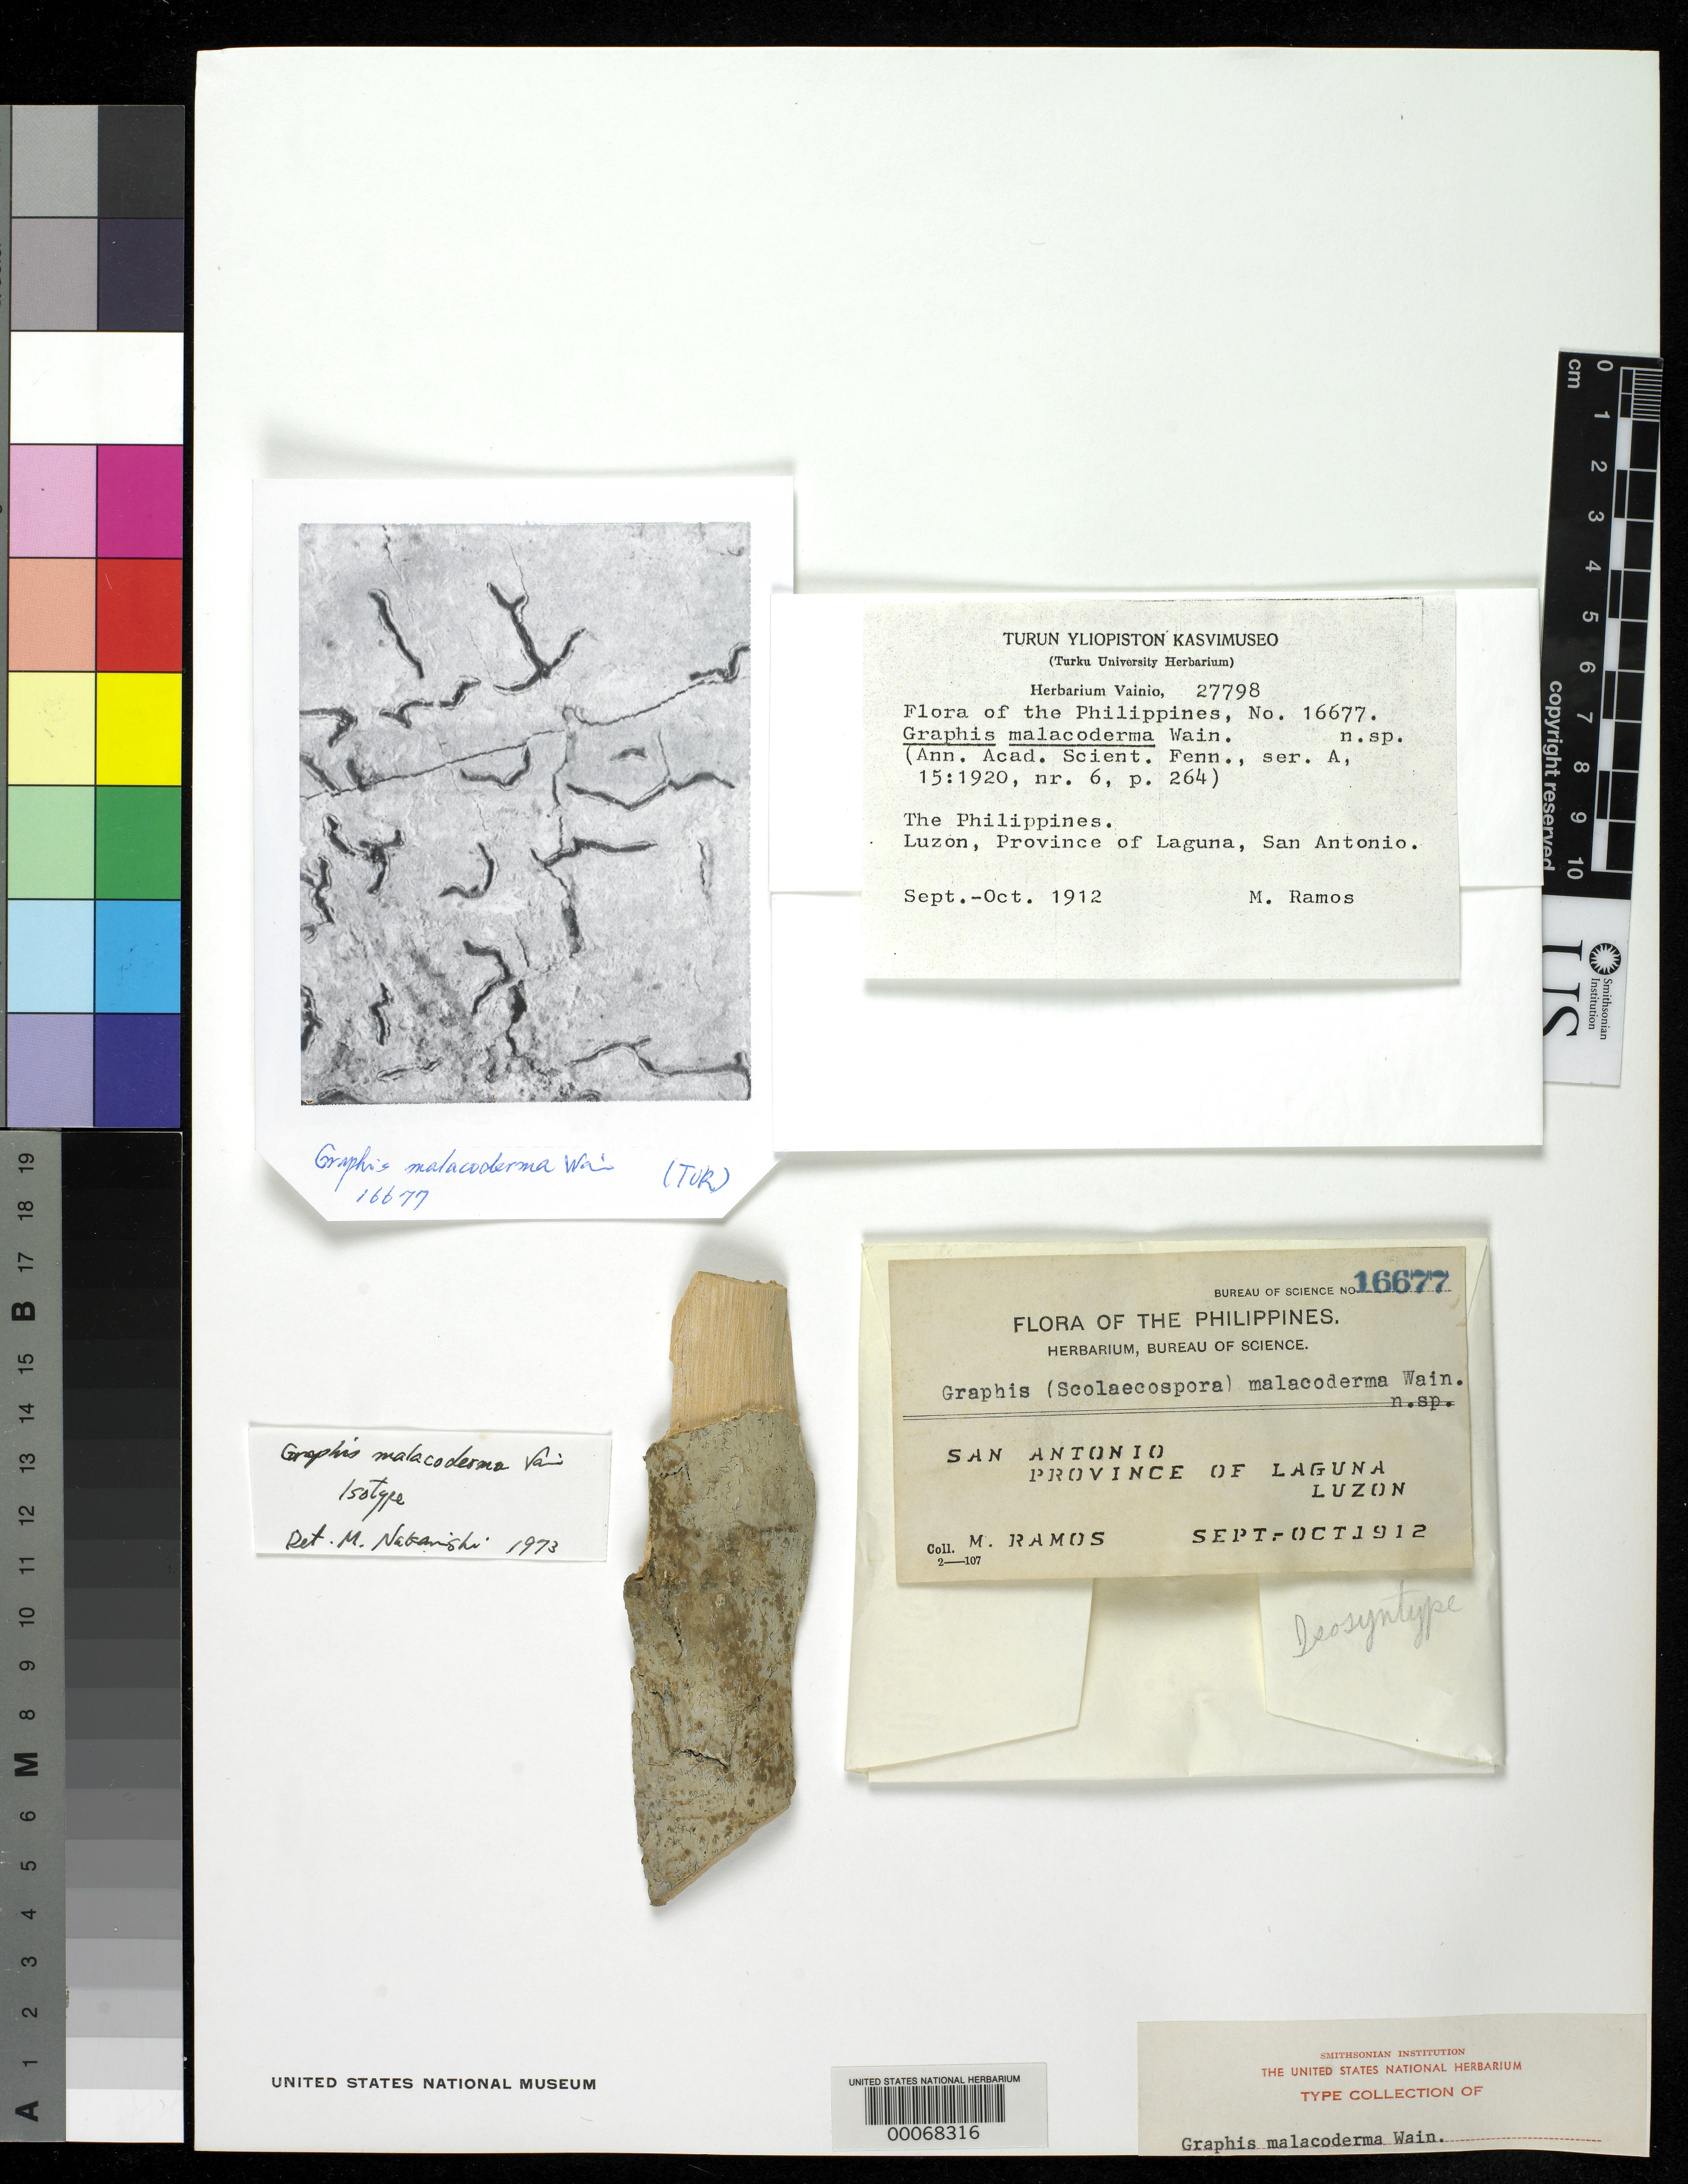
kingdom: Fungi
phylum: Ascomycota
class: Lecanoromycetes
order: Ostropales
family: Graphidaceae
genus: Graphis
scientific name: Graphis malacoderma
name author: Vain.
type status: Isosyntype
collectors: M. Ramos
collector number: Bur. Sci. 16677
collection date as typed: Sep 1912 to -- Oct 1912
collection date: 1912-09/1912-10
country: Philippines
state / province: Calabarzon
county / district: Laguna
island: Luzon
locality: San Antonio.